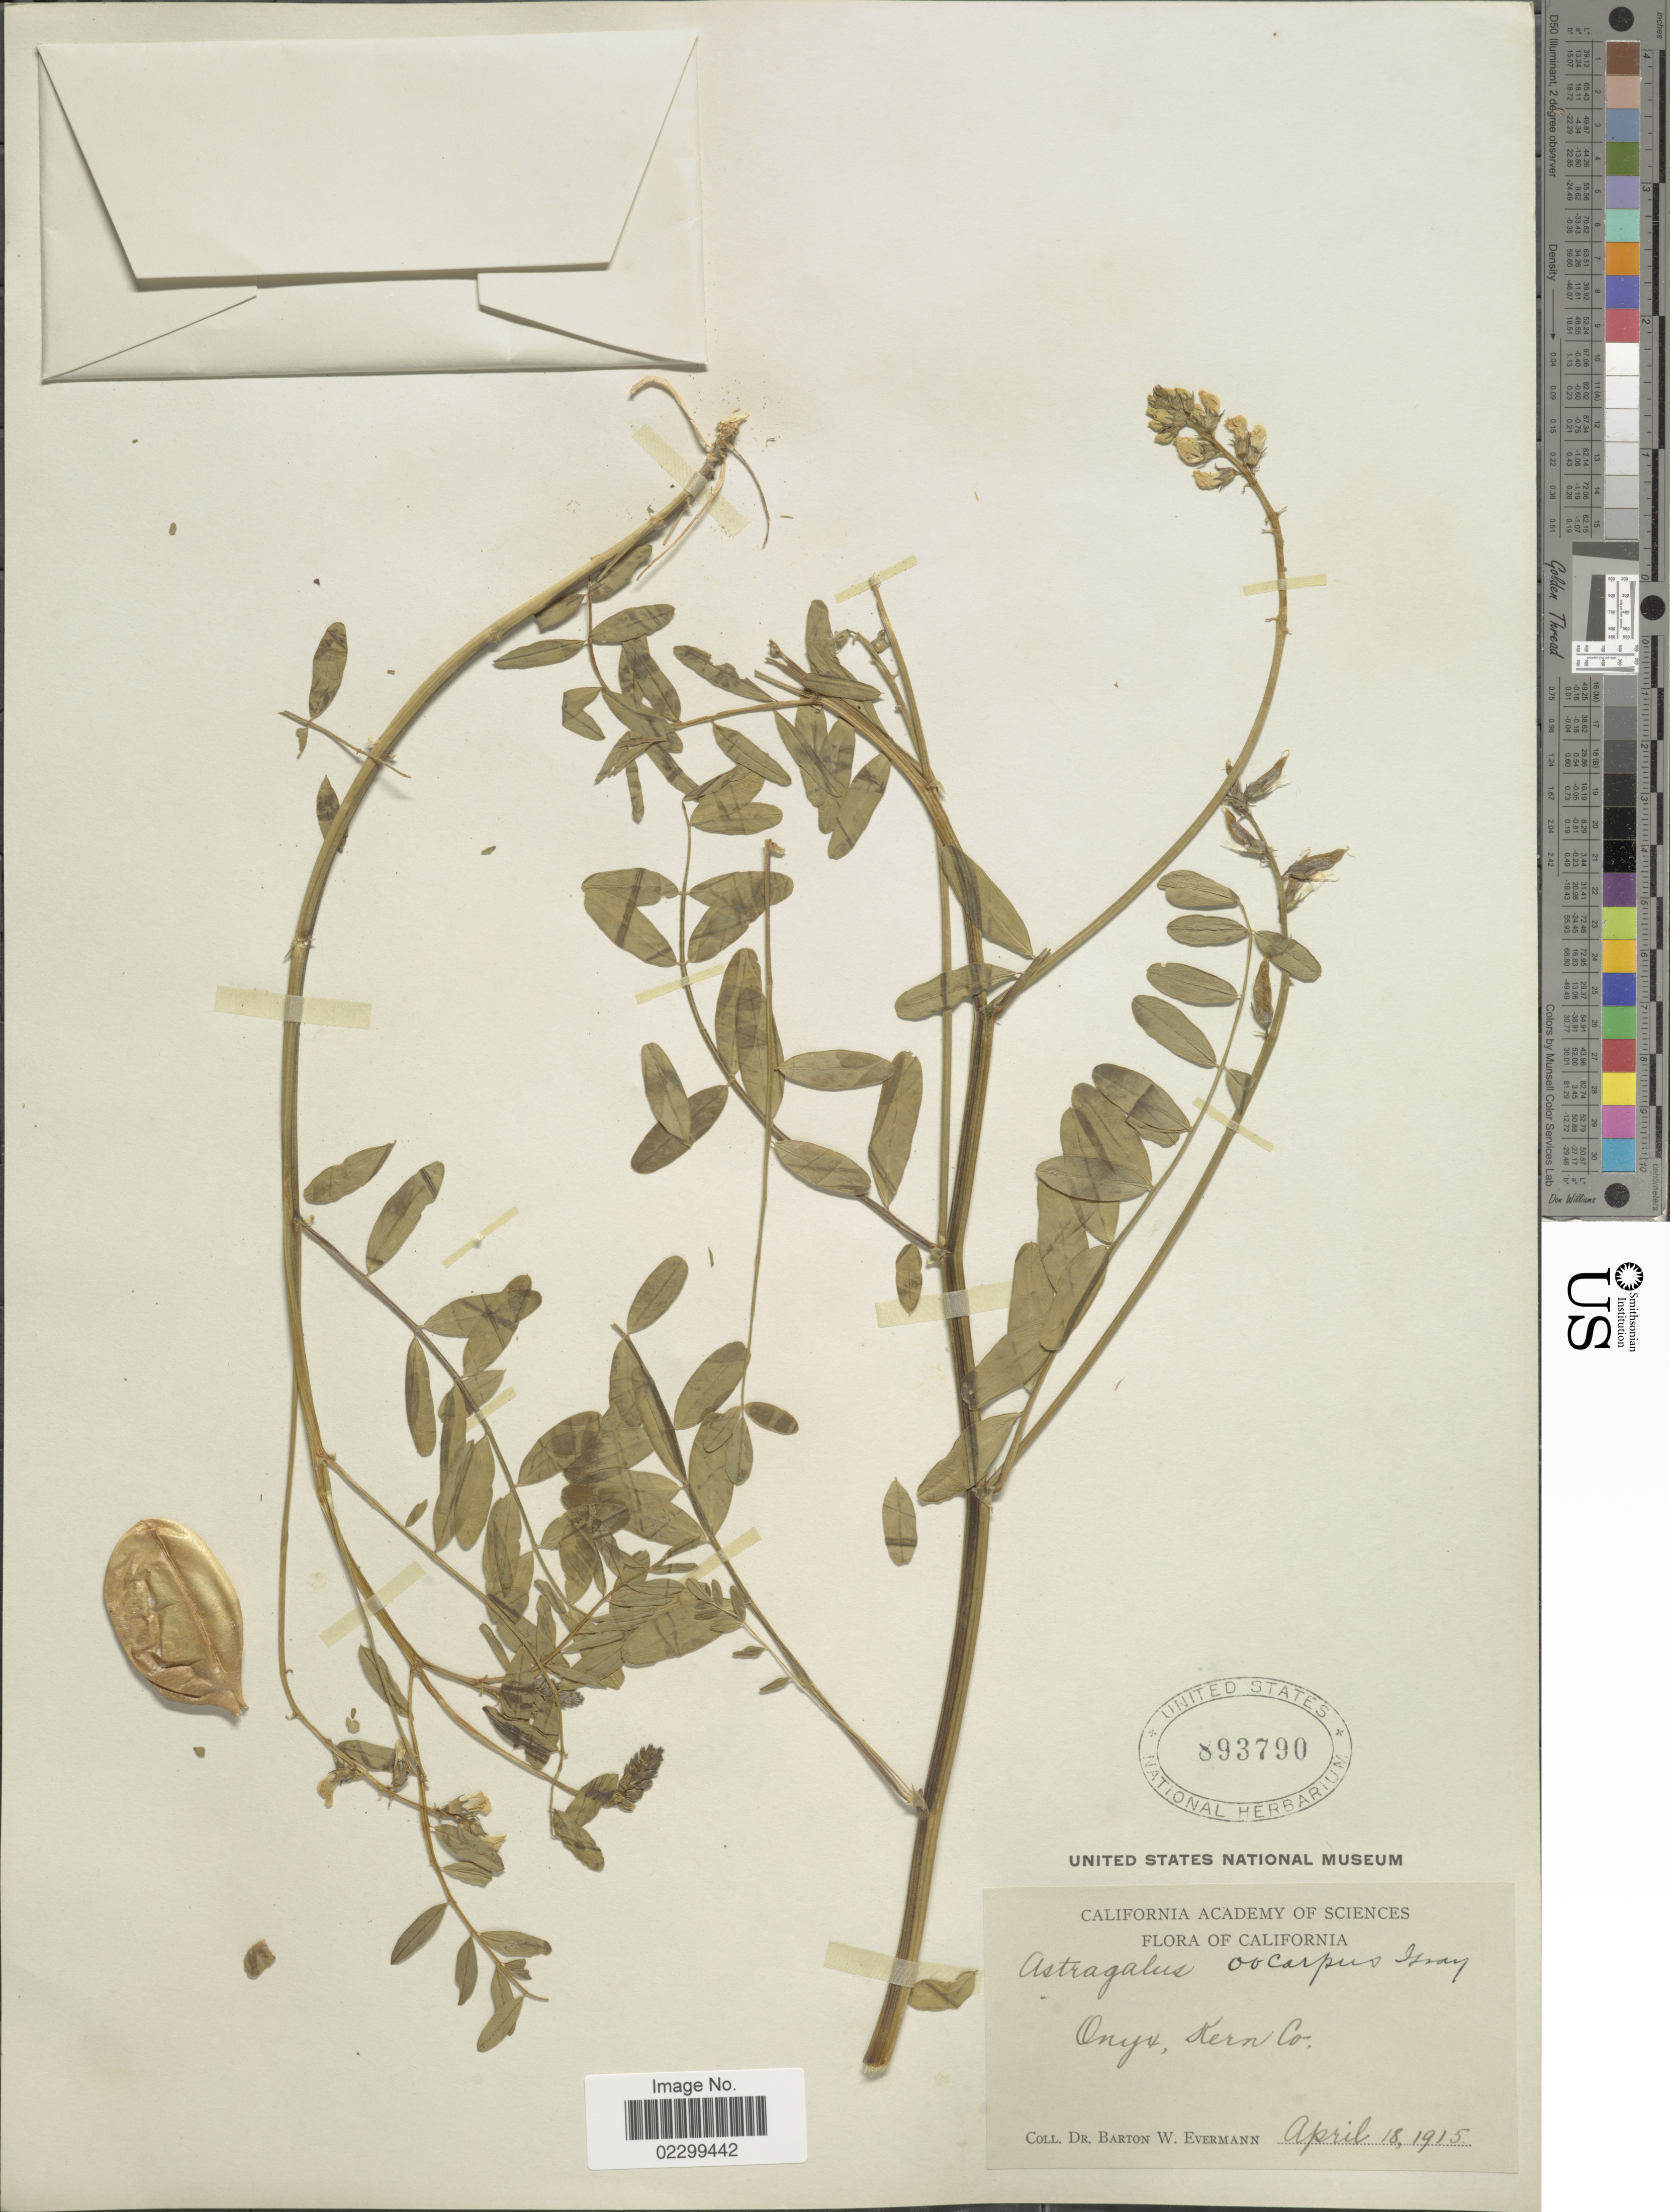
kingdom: Plantae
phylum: Tracheophyta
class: Magnoliopsida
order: Fabales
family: Fabaceae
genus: Astragalus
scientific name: Astragalus oocarpus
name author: A. Gray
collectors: B. W. Evermann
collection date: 1915-04-18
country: United States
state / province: California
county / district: Kern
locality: Onyx, Kern Co.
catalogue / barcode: US 893790